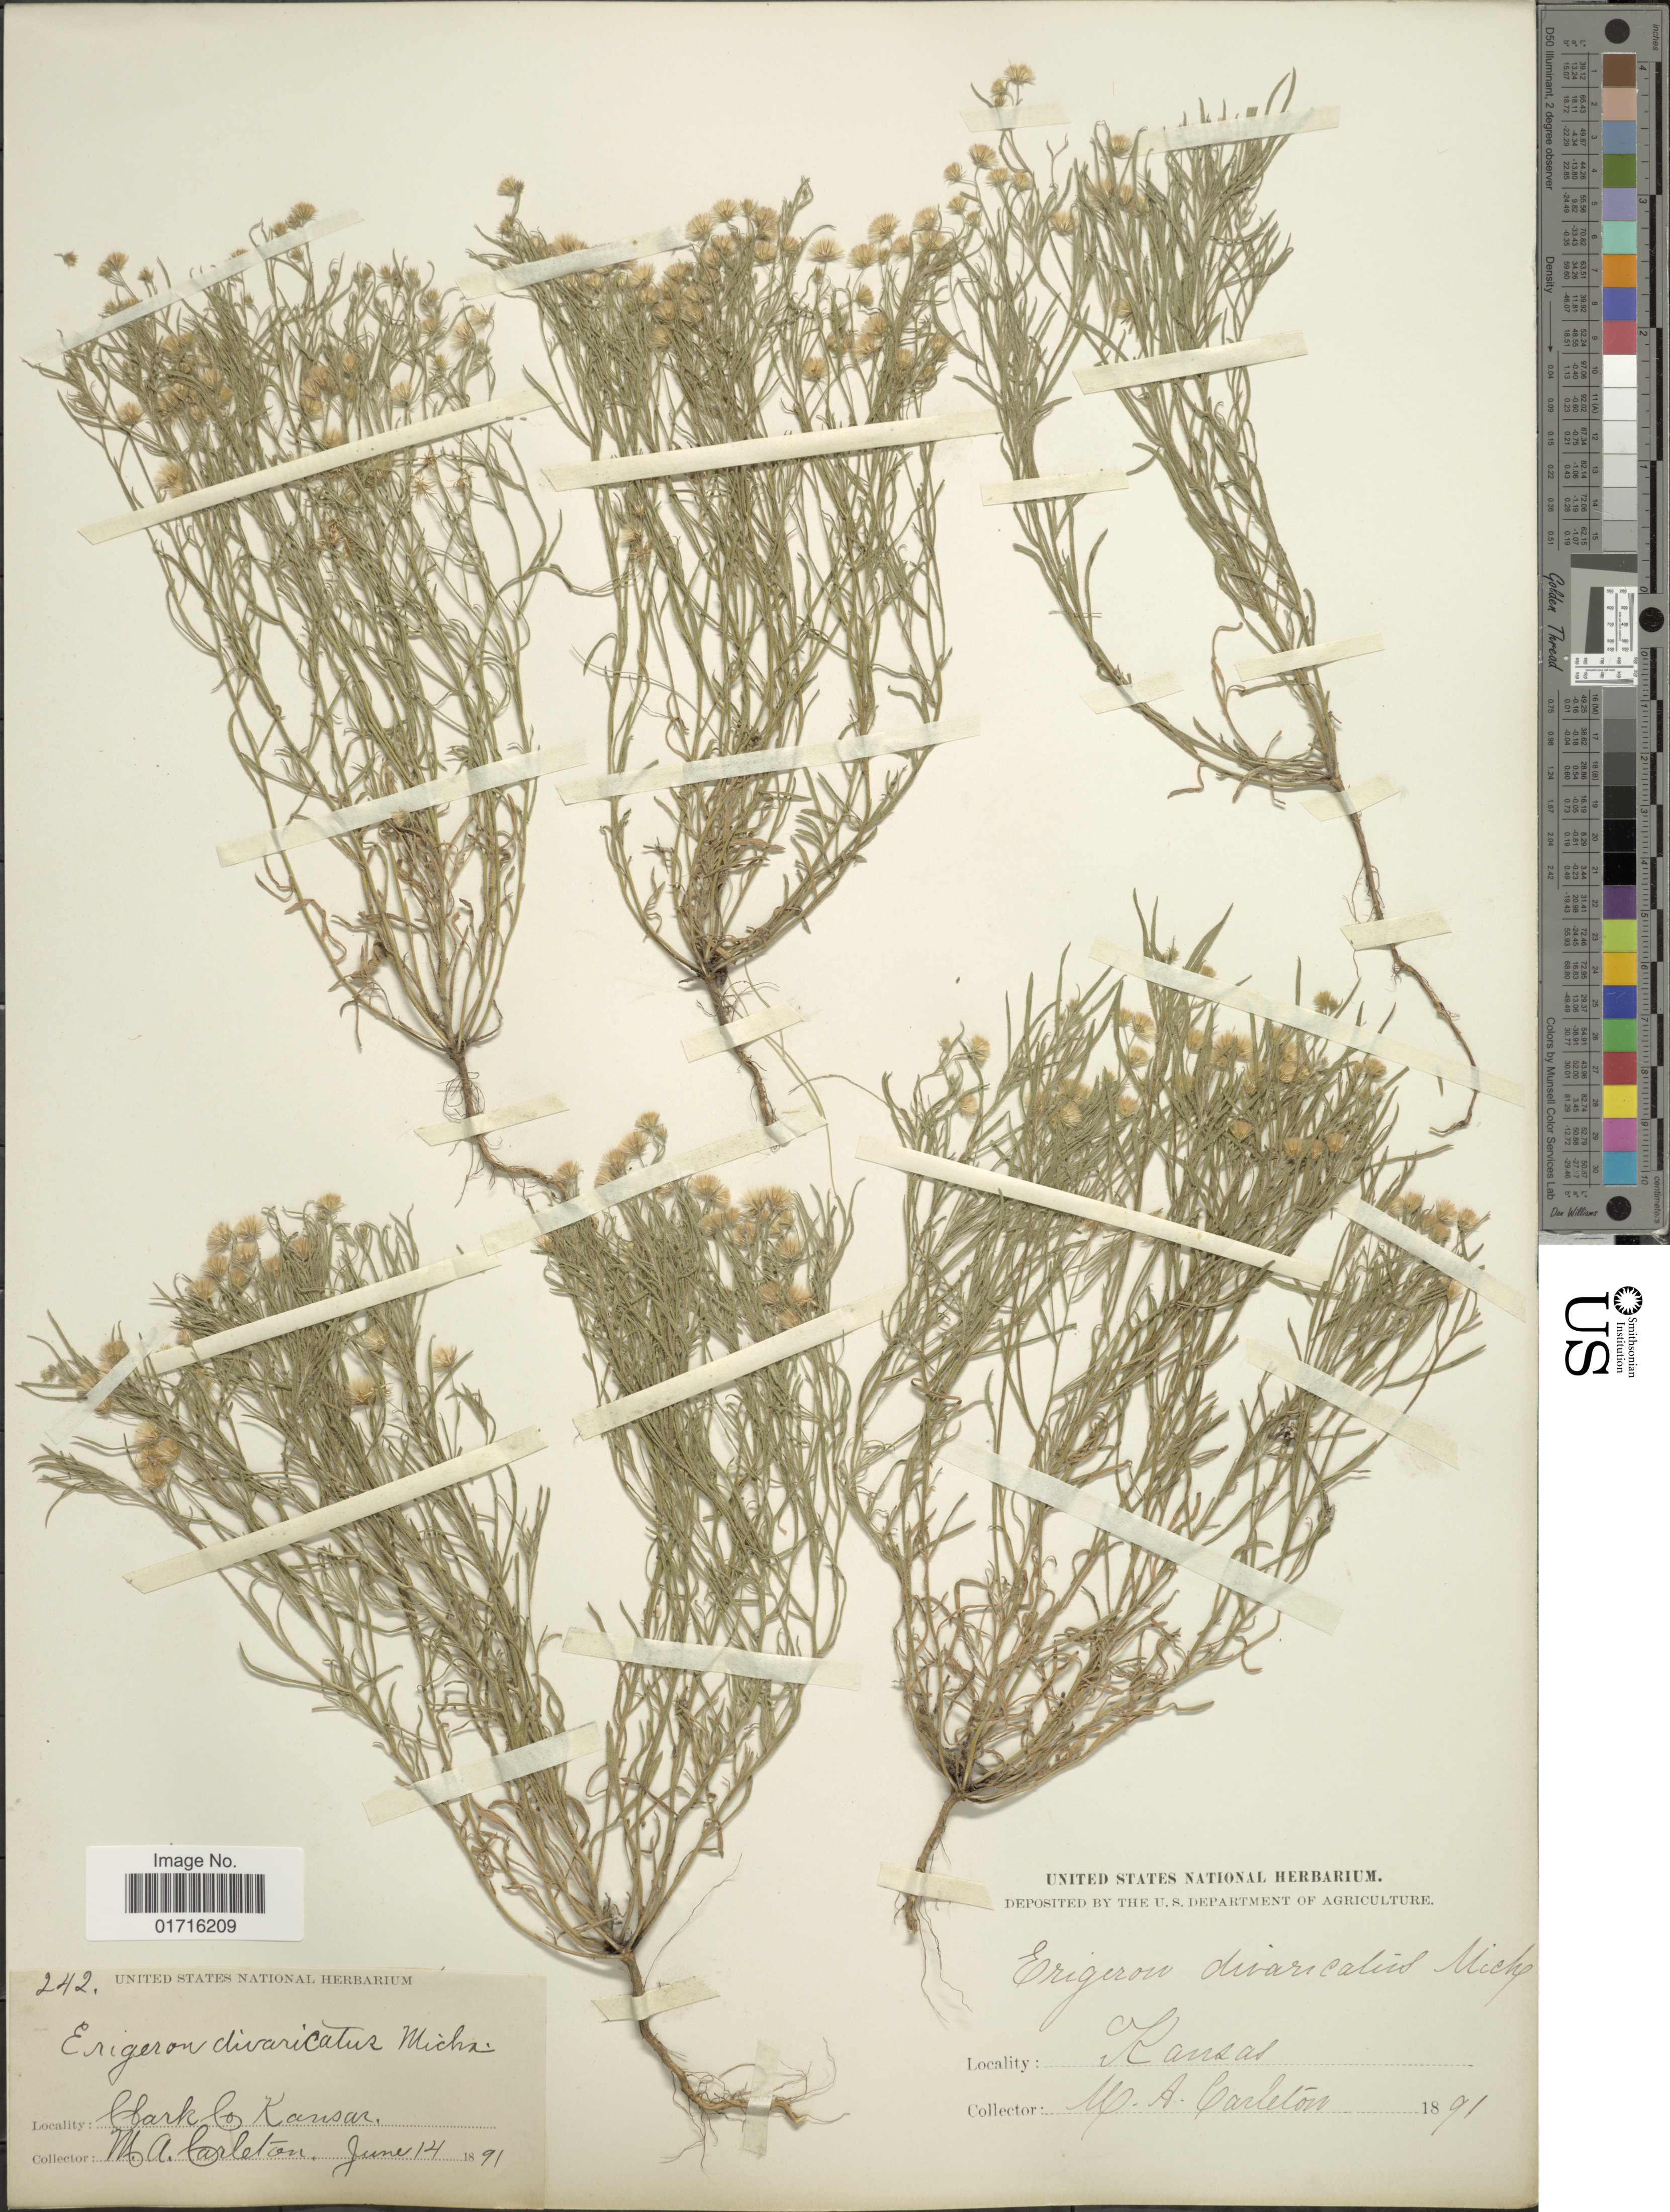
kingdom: Plantae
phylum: Tracheophyta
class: Magnoliopsida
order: Asterales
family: Asteraceae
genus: Conyza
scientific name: Conyza divaricata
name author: Spreng.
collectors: M. A. Carleton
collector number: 242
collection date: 1891-06-14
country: United States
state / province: Kansas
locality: Clark Co.